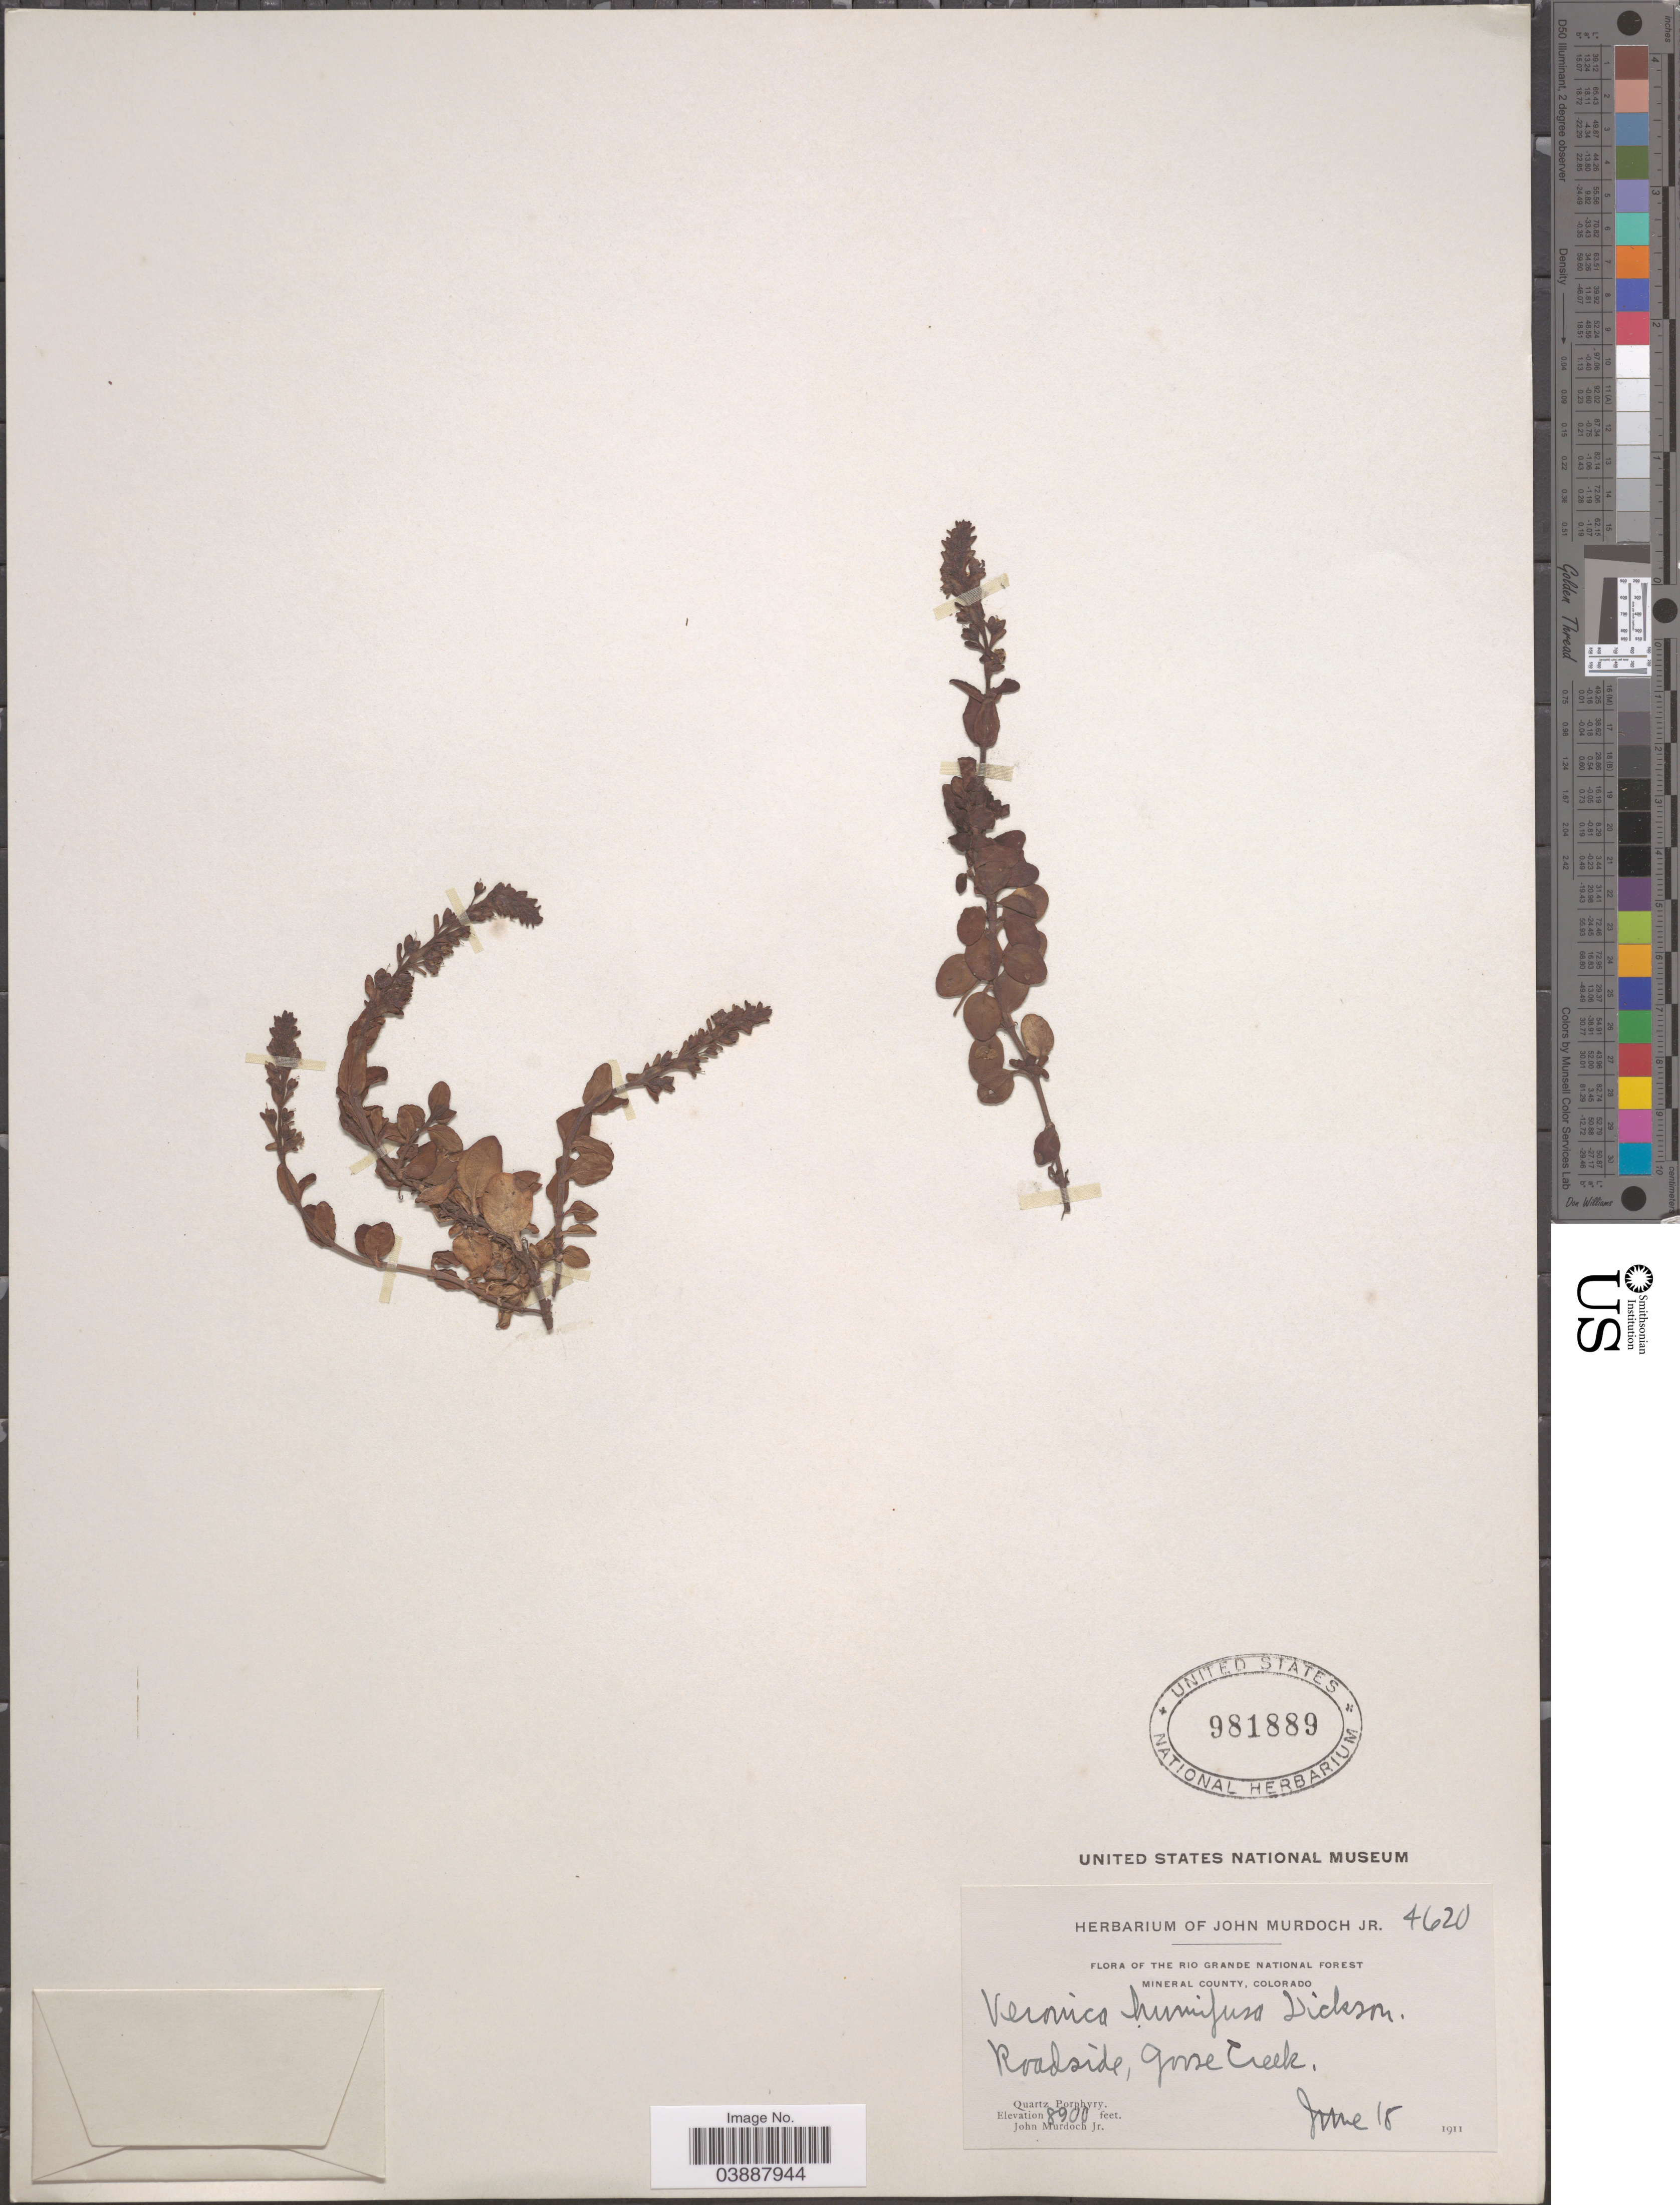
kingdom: Plantae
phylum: Tracheophyta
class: Magnoliopsida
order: Lamiales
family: Plantaginaceae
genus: Veronica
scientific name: Veronica serpyllifolia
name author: L.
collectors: J. Murdoch Jr.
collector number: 4620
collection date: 1911-06-08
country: United States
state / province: Colorado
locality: The Rio Grande National Forest. Mineral County. Roadside, Goose Creek. Quartz Porphyry.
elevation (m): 2713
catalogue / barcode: US 981889